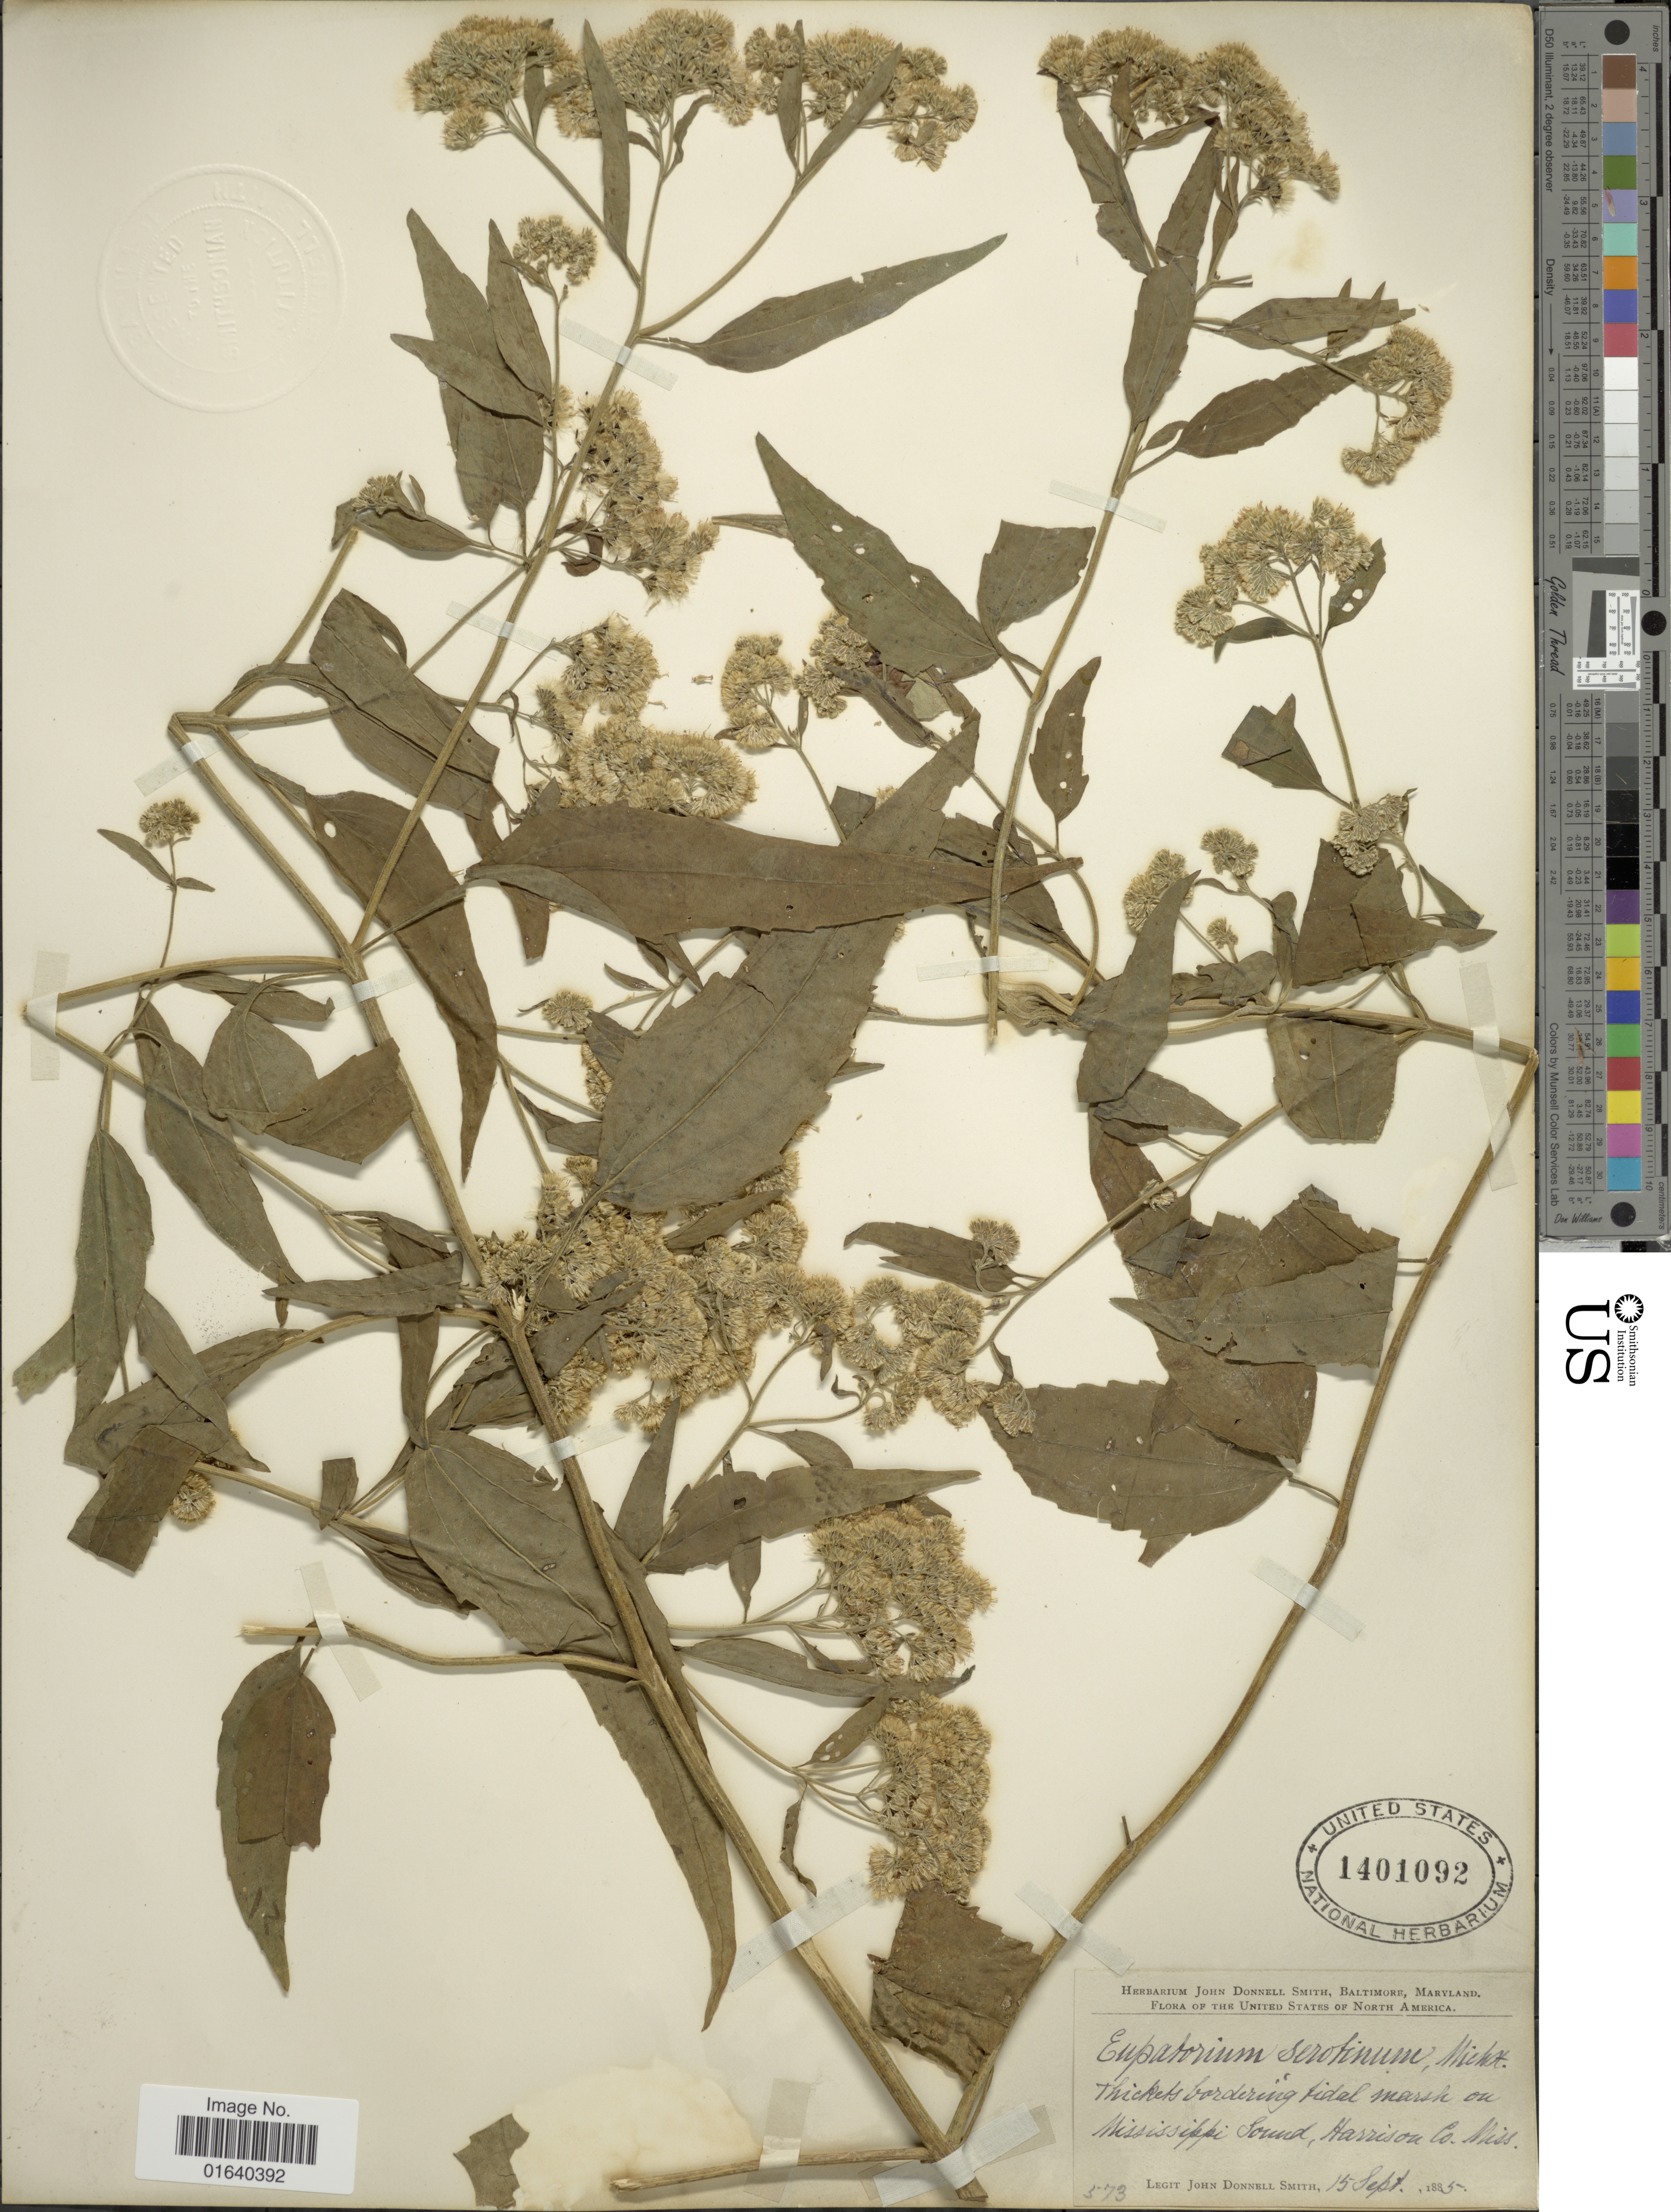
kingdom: Plantae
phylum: Tracheophyta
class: Magnoliopsida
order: Asterales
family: Asteraceae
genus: Eupatorium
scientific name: Eupatorium serotinum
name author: Michx.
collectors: J. Donnell Smith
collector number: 573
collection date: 1885-09-15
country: United States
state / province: Mississippi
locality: Thickets bordering fidal marsch on Mississippi Sound, Harrison Co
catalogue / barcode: US 1401092